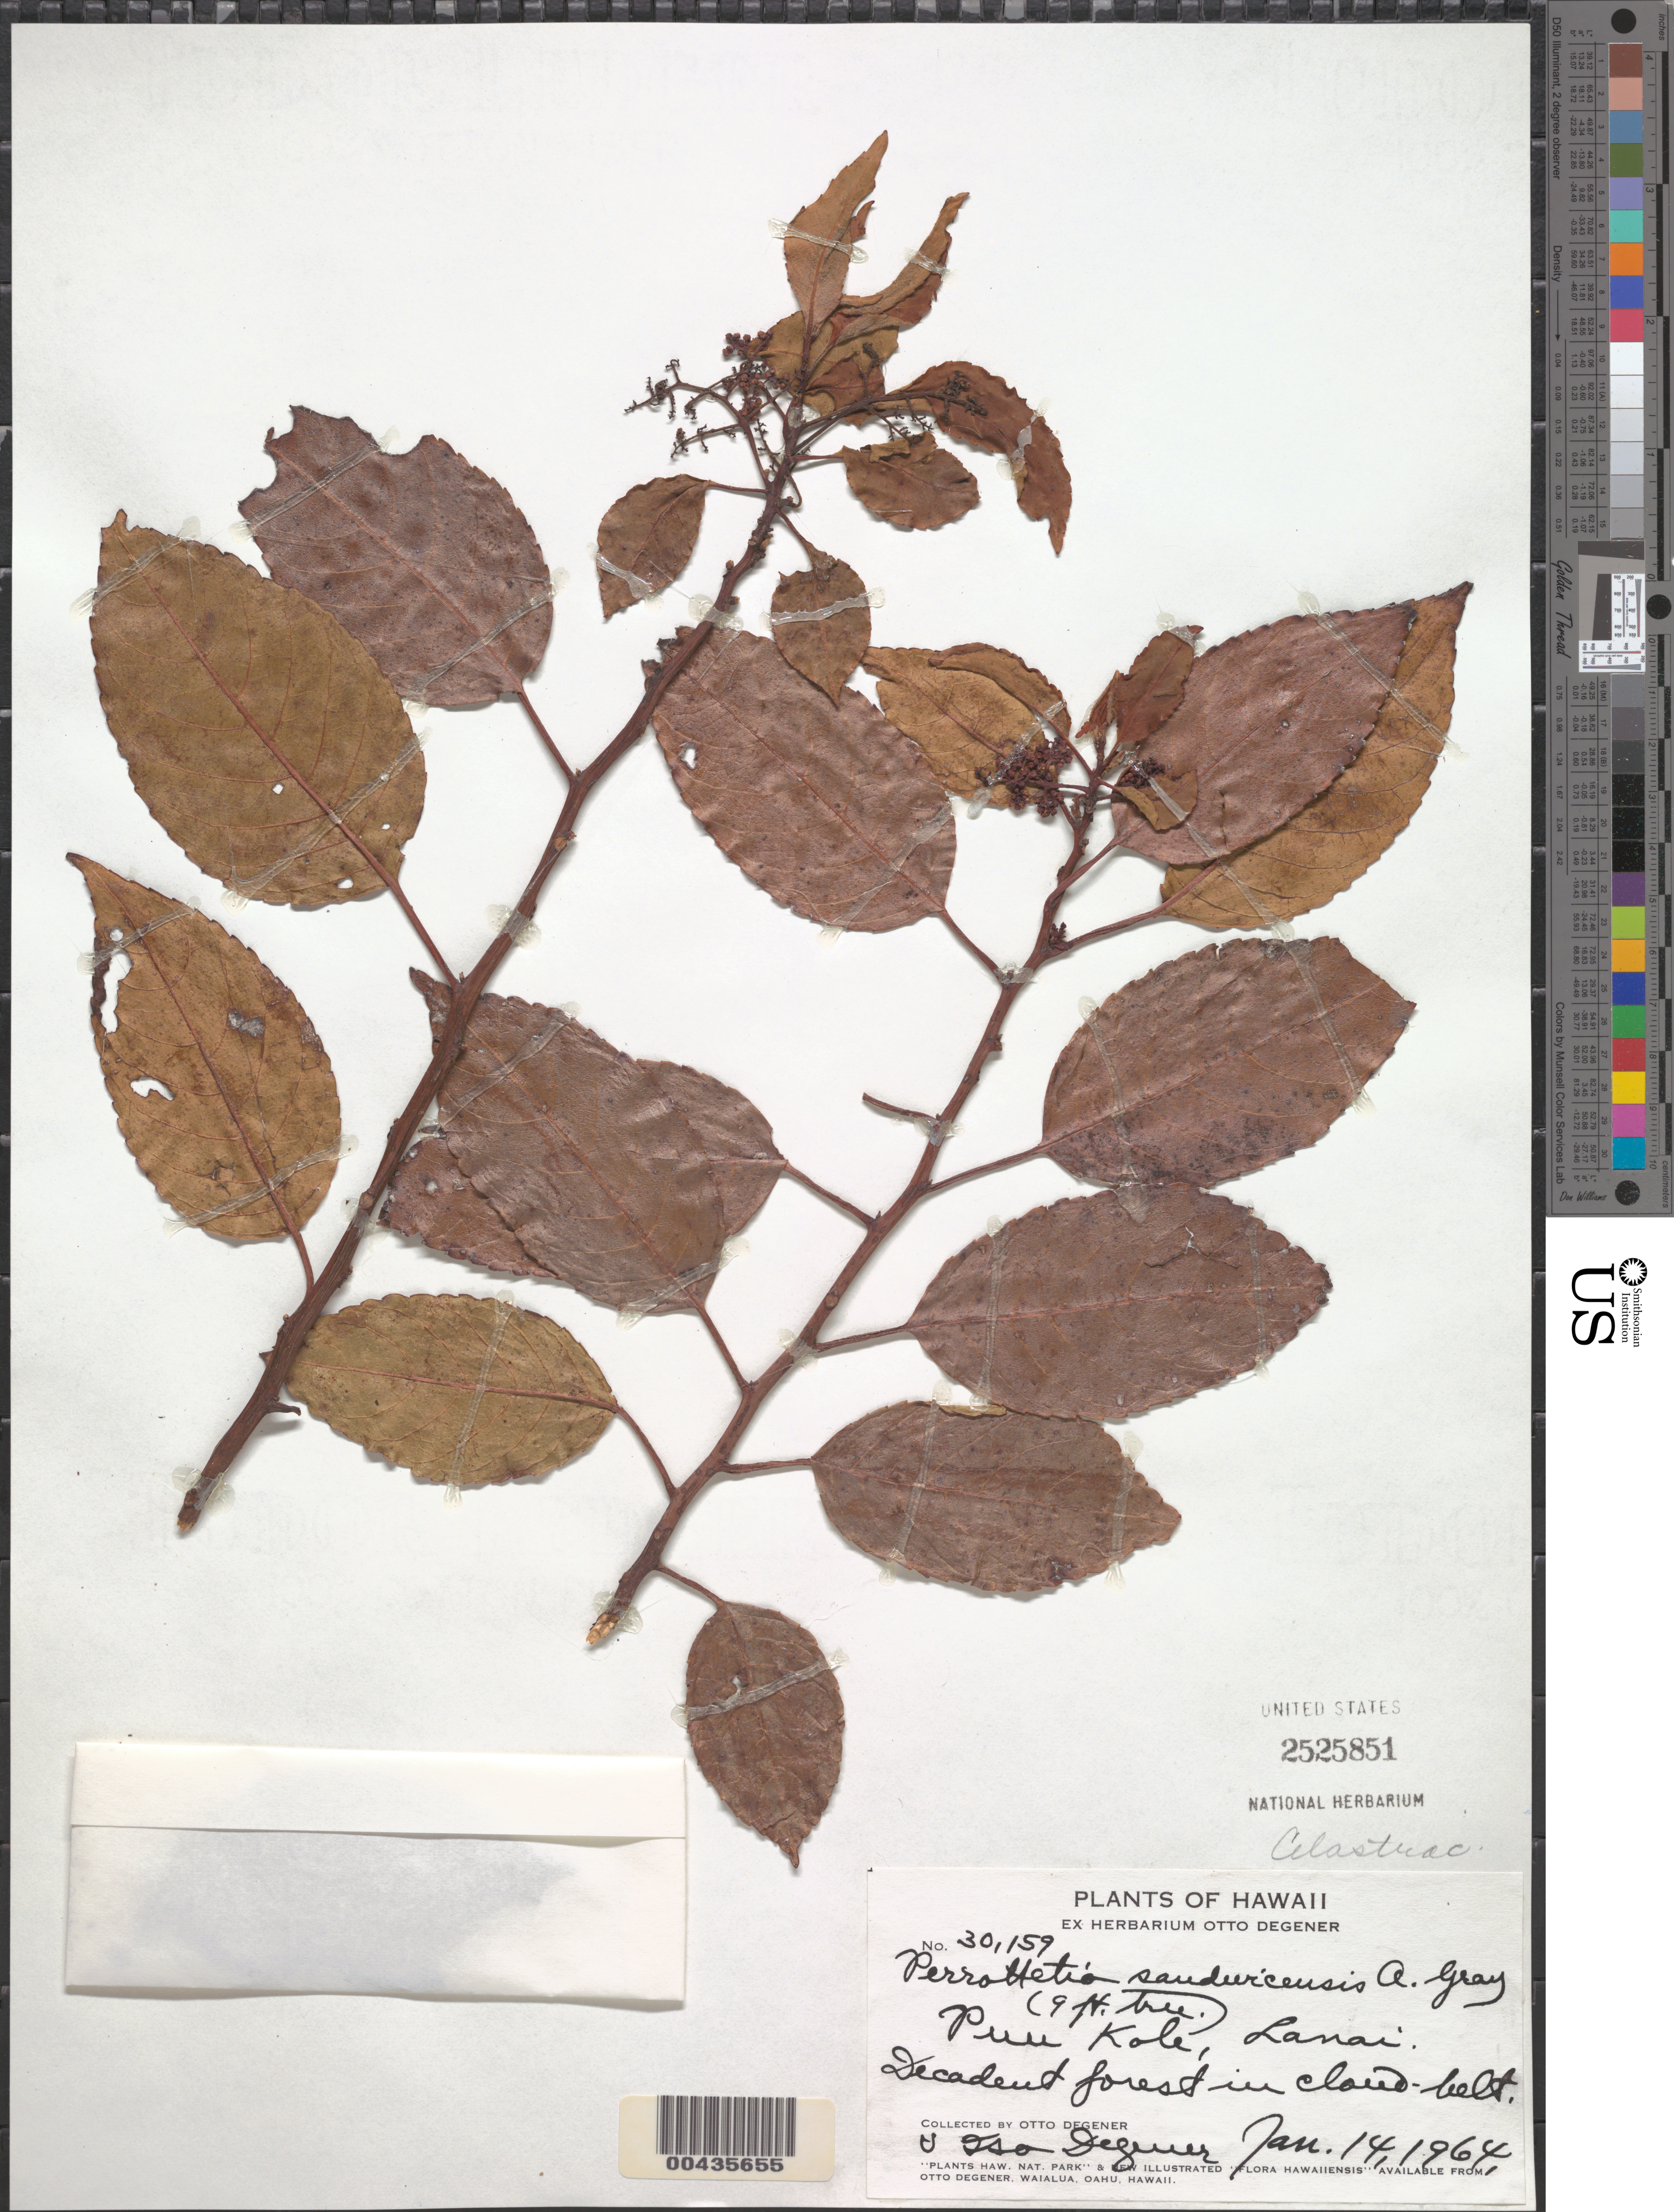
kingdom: Plantae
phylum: Tracheophyta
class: Magnoliopsida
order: Huerteales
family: Dipentodontaceae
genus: Perrottetia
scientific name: Perrottetia sandwicensis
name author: A. Gray in Wilkes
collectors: O. Degener & I. Degener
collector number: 30159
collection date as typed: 14 Jan 1964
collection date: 1964-01-14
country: United States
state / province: Hawaii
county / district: Maui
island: Lana'i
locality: Puu Kole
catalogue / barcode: US 2525851